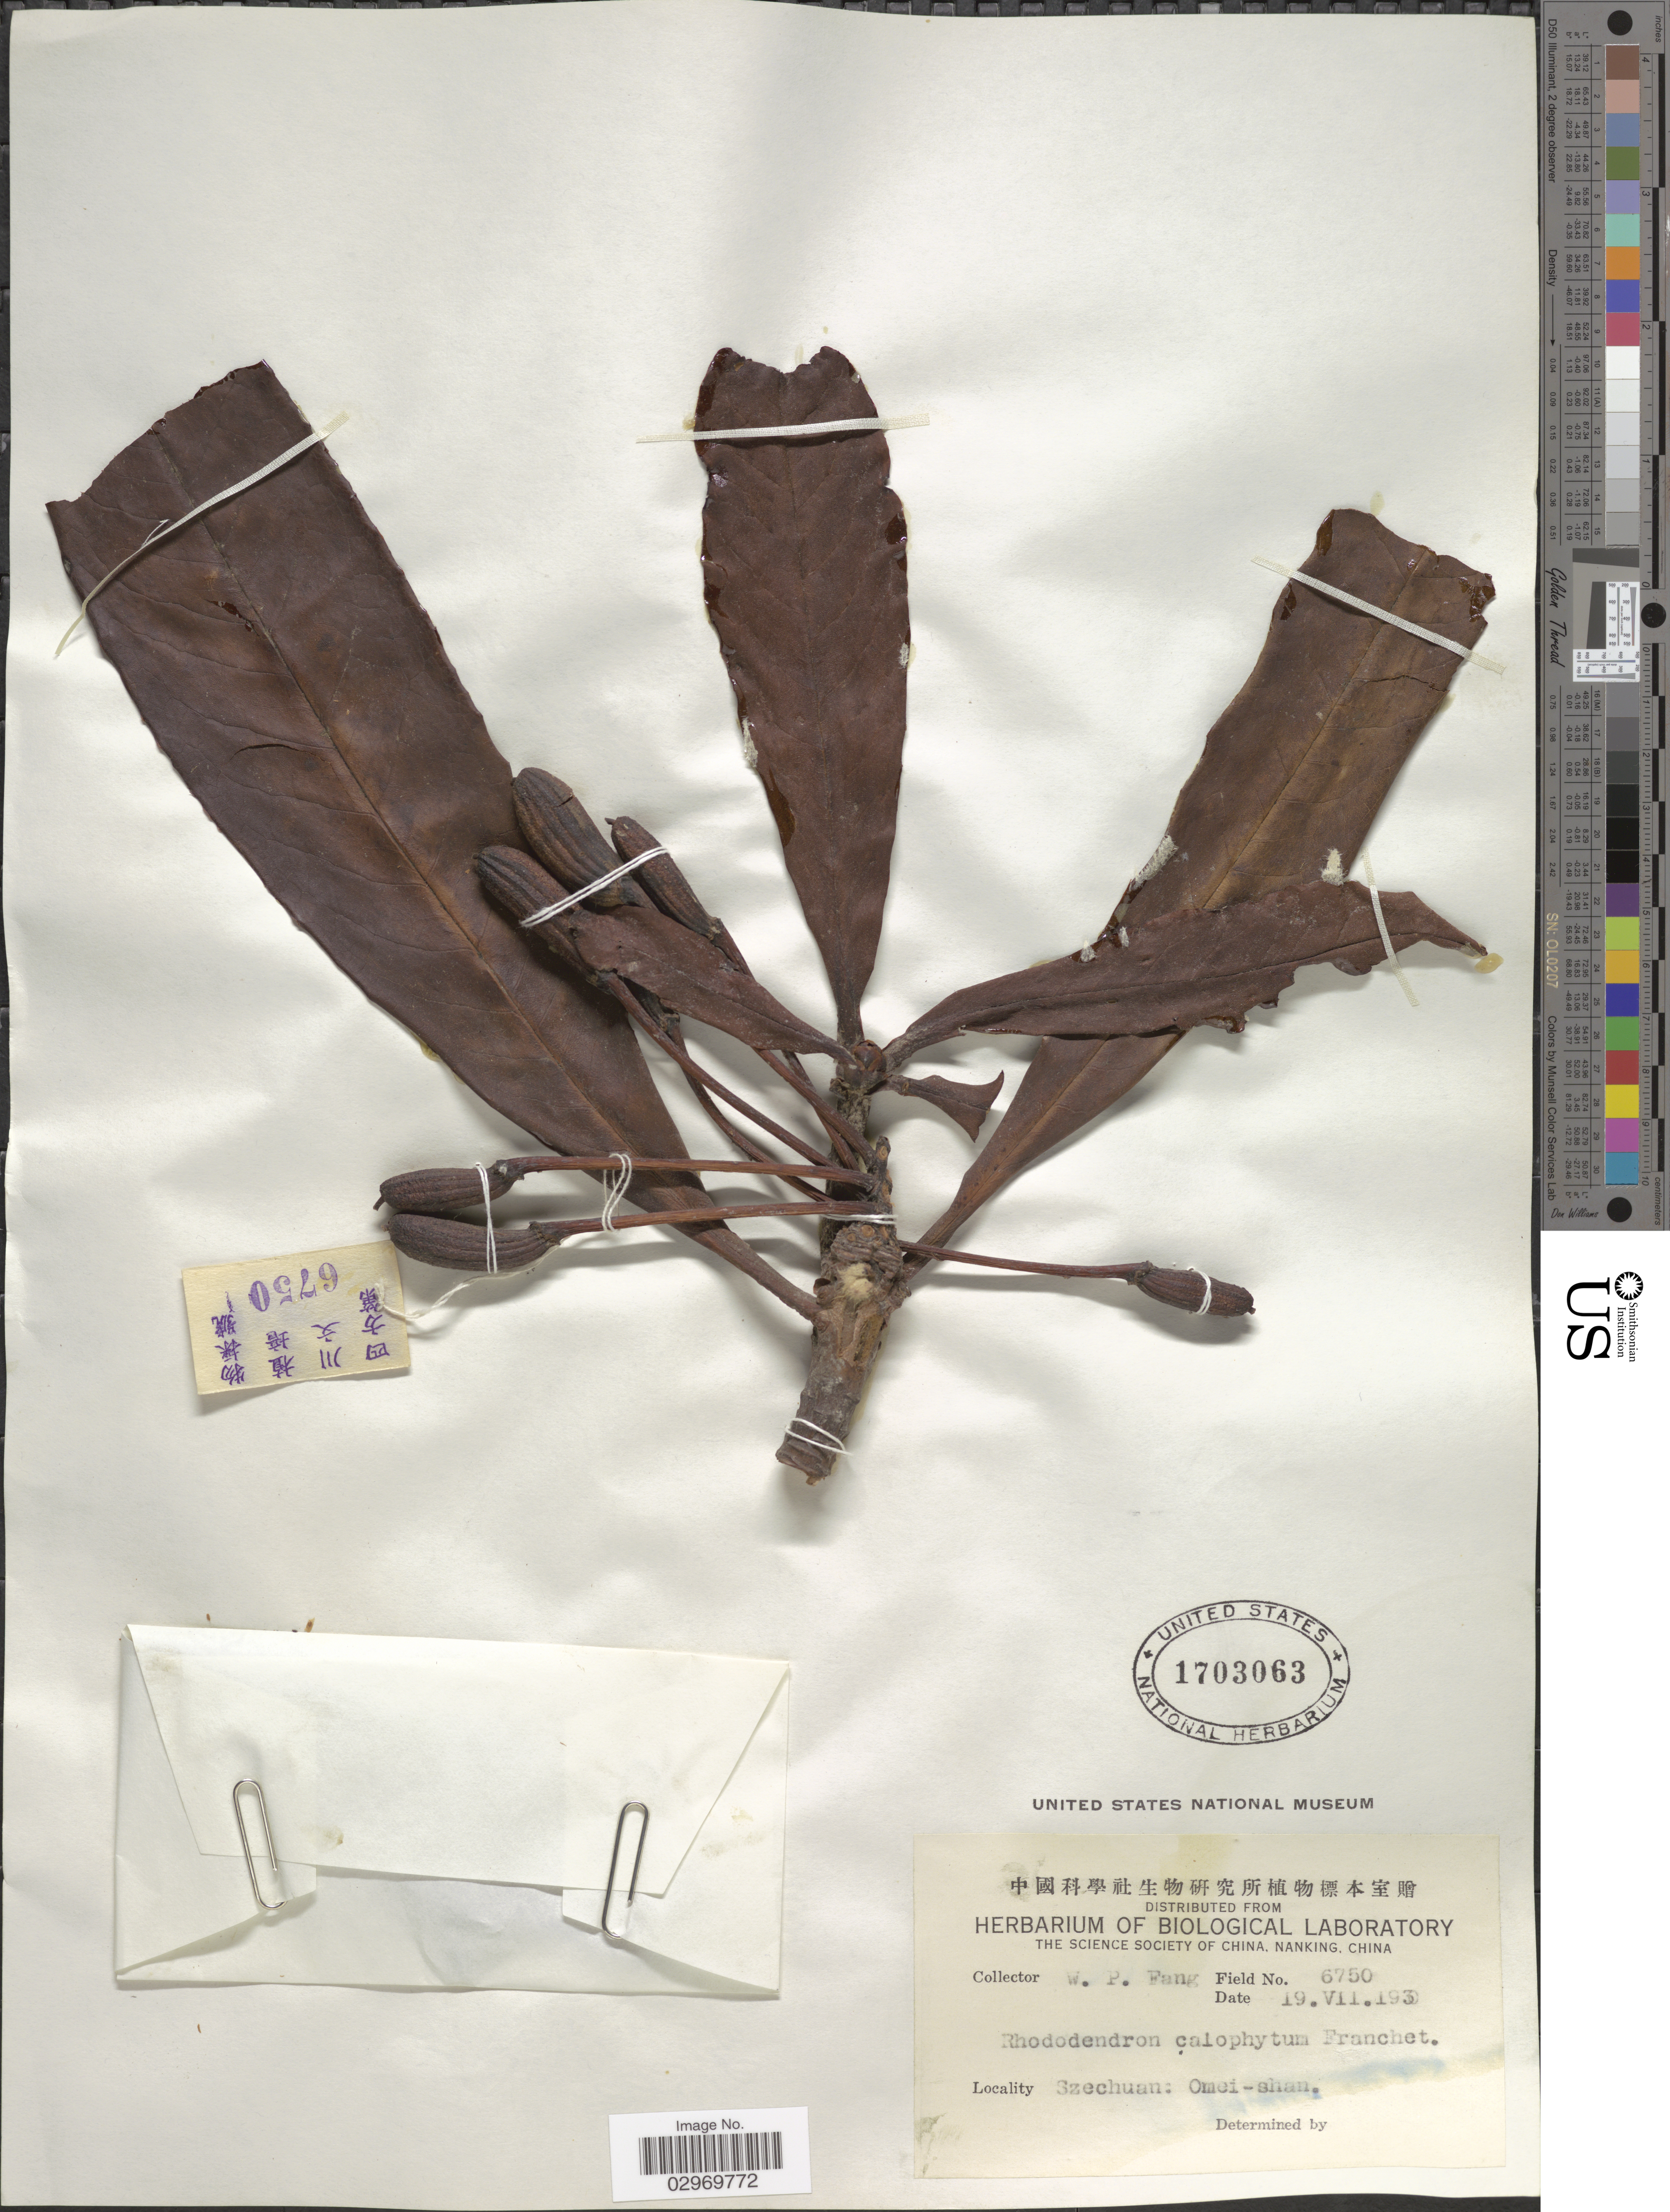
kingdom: Plantae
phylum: Tracheophyta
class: Magnoliopsida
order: Ericales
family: Ericaceae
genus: Rhododendron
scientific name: Rhododendron calophytum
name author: Franch.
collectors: W. P. Fang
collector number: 6750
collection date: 1930-07-19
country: China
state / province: Sichuan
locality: Szechuan: Omei-shan.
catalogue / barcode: US 1703063